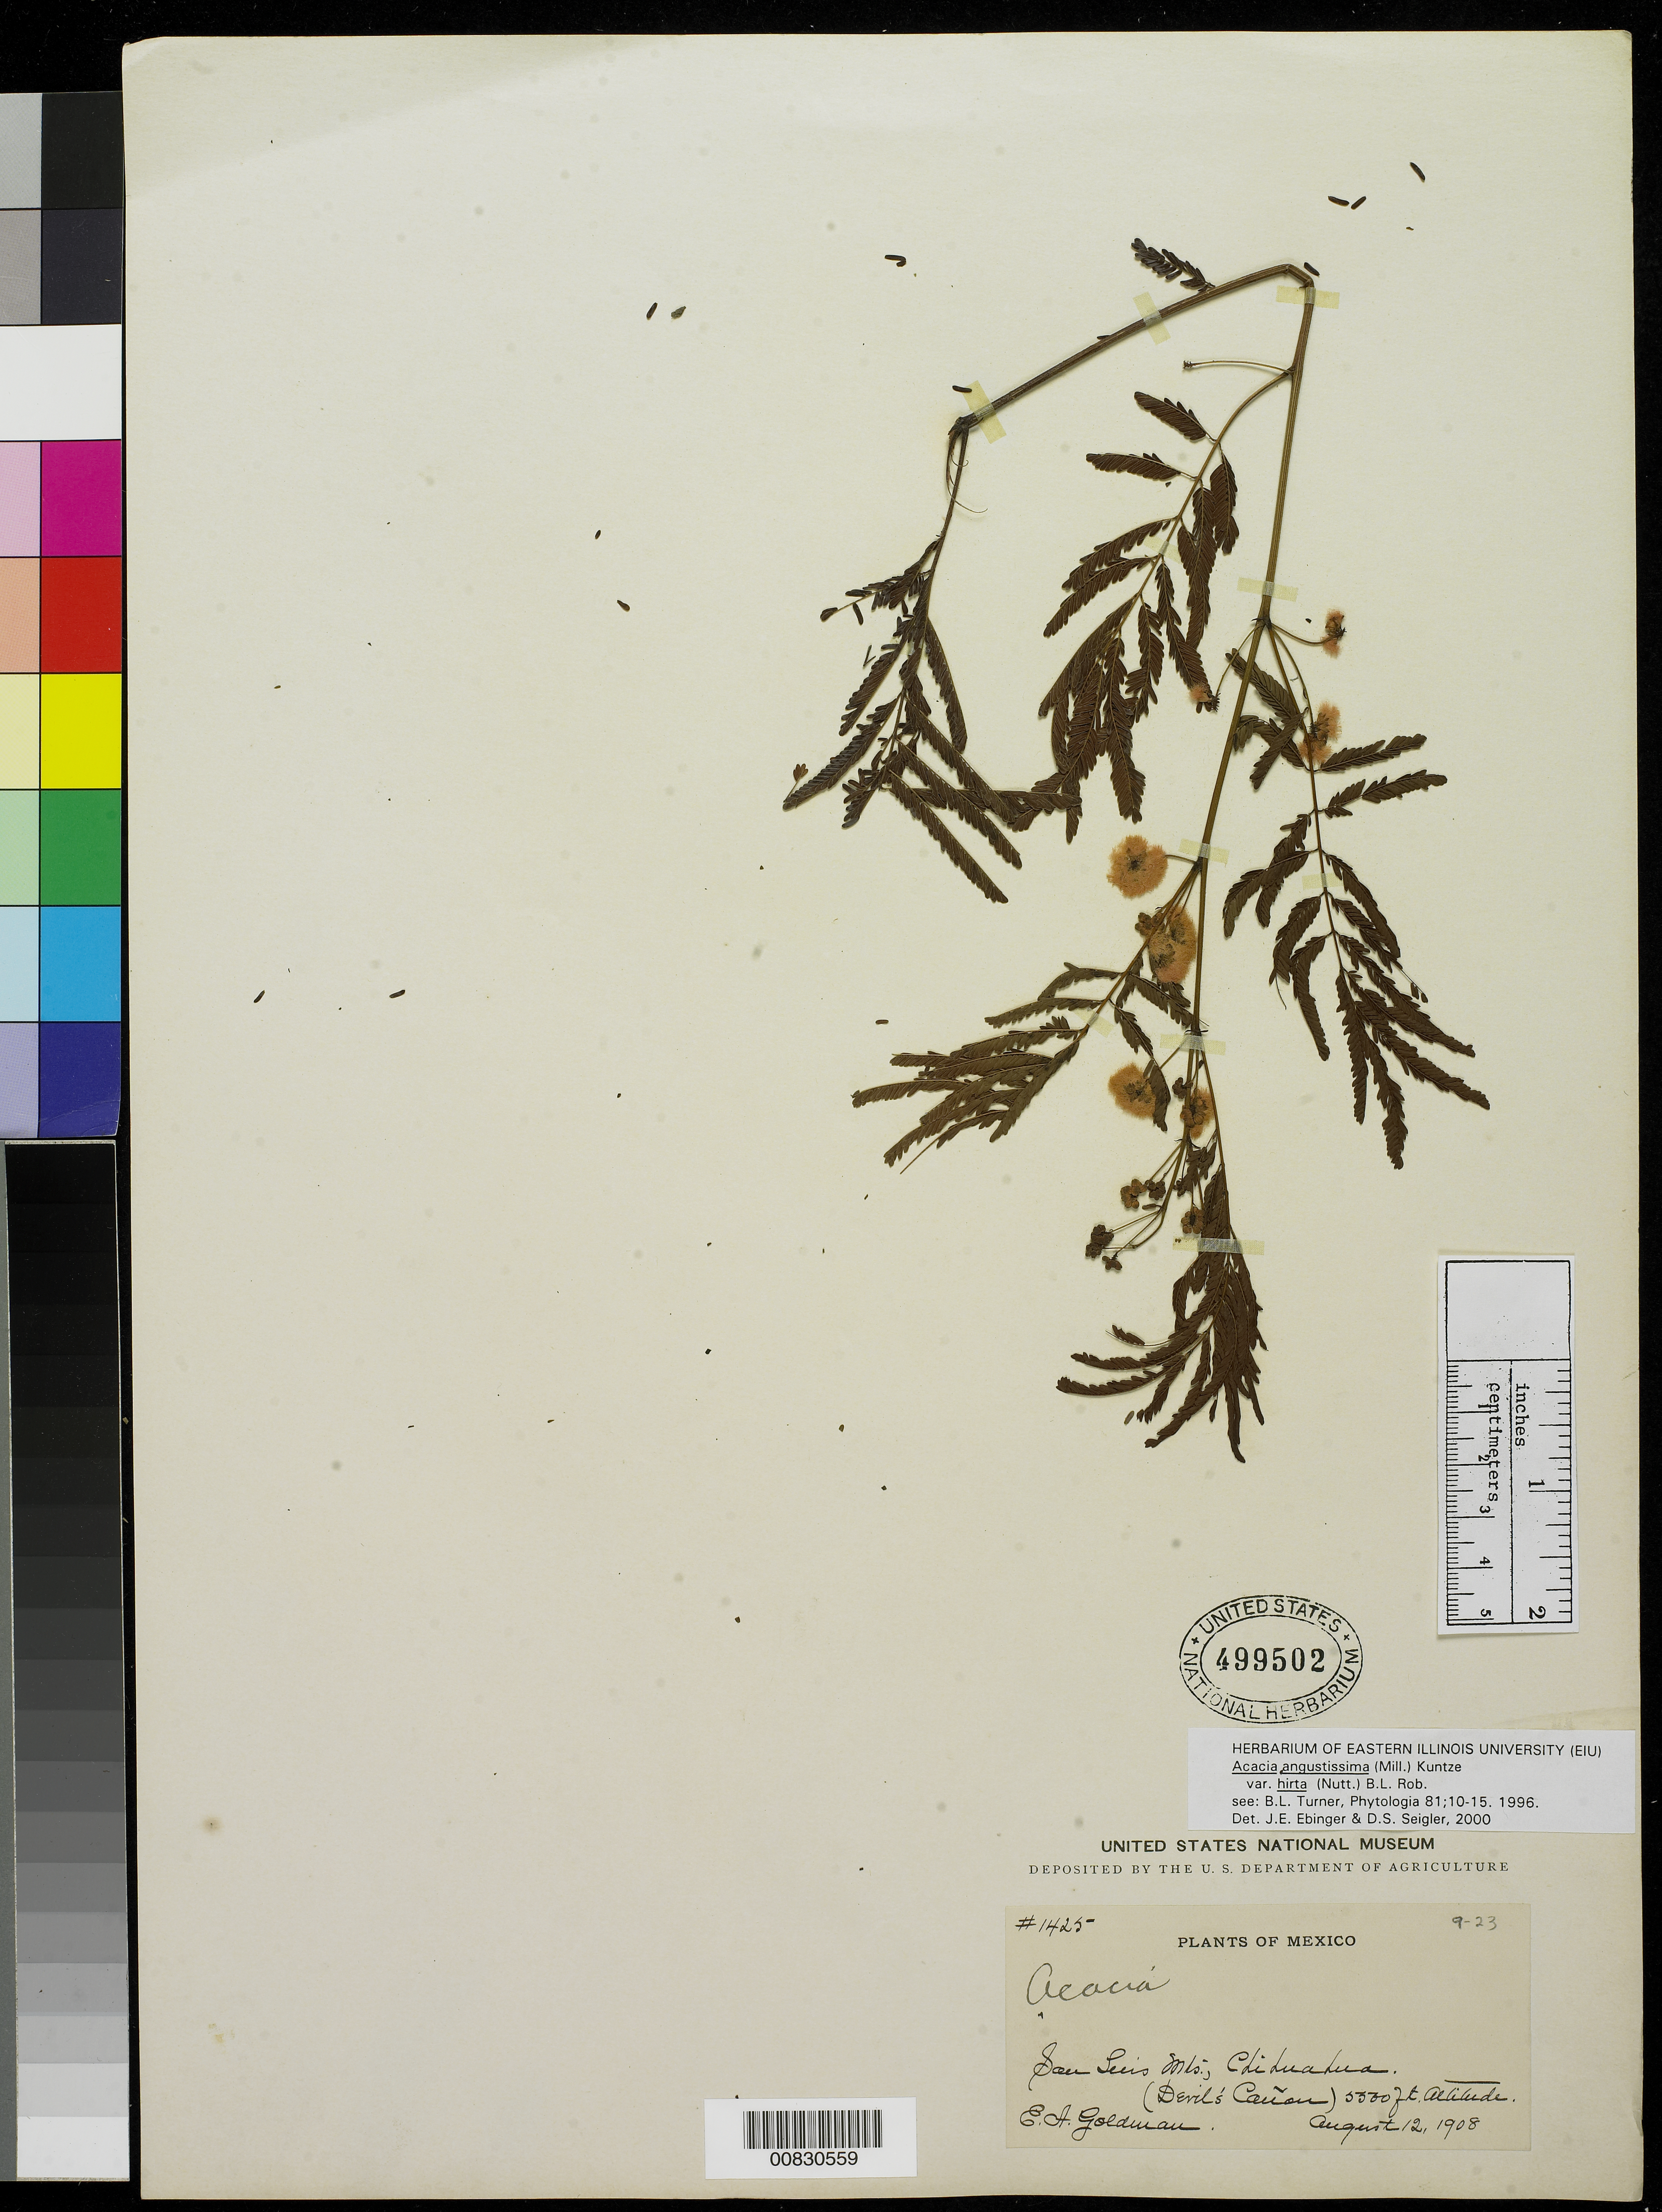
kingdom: Plantae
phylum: Tracheophyta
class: Magnoliopsida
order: Fabales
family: Fabaceae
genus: Acaciella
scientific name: Acaciella angustissima var. angustissima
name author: (Mill.) Britton & Rose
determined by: Strong, M. T., (US), Smithsonian Institution - National Museum of Natural History (UNITED STATES)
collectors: E. A. Goldman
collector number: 1425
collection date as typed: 12 Aug 1908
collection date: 1908-08-12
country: Mexico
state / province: Chihuahua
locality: San Luis Mts., Chihuahua. (Devil's Cañon)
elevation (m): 1676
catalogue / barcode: US 499502